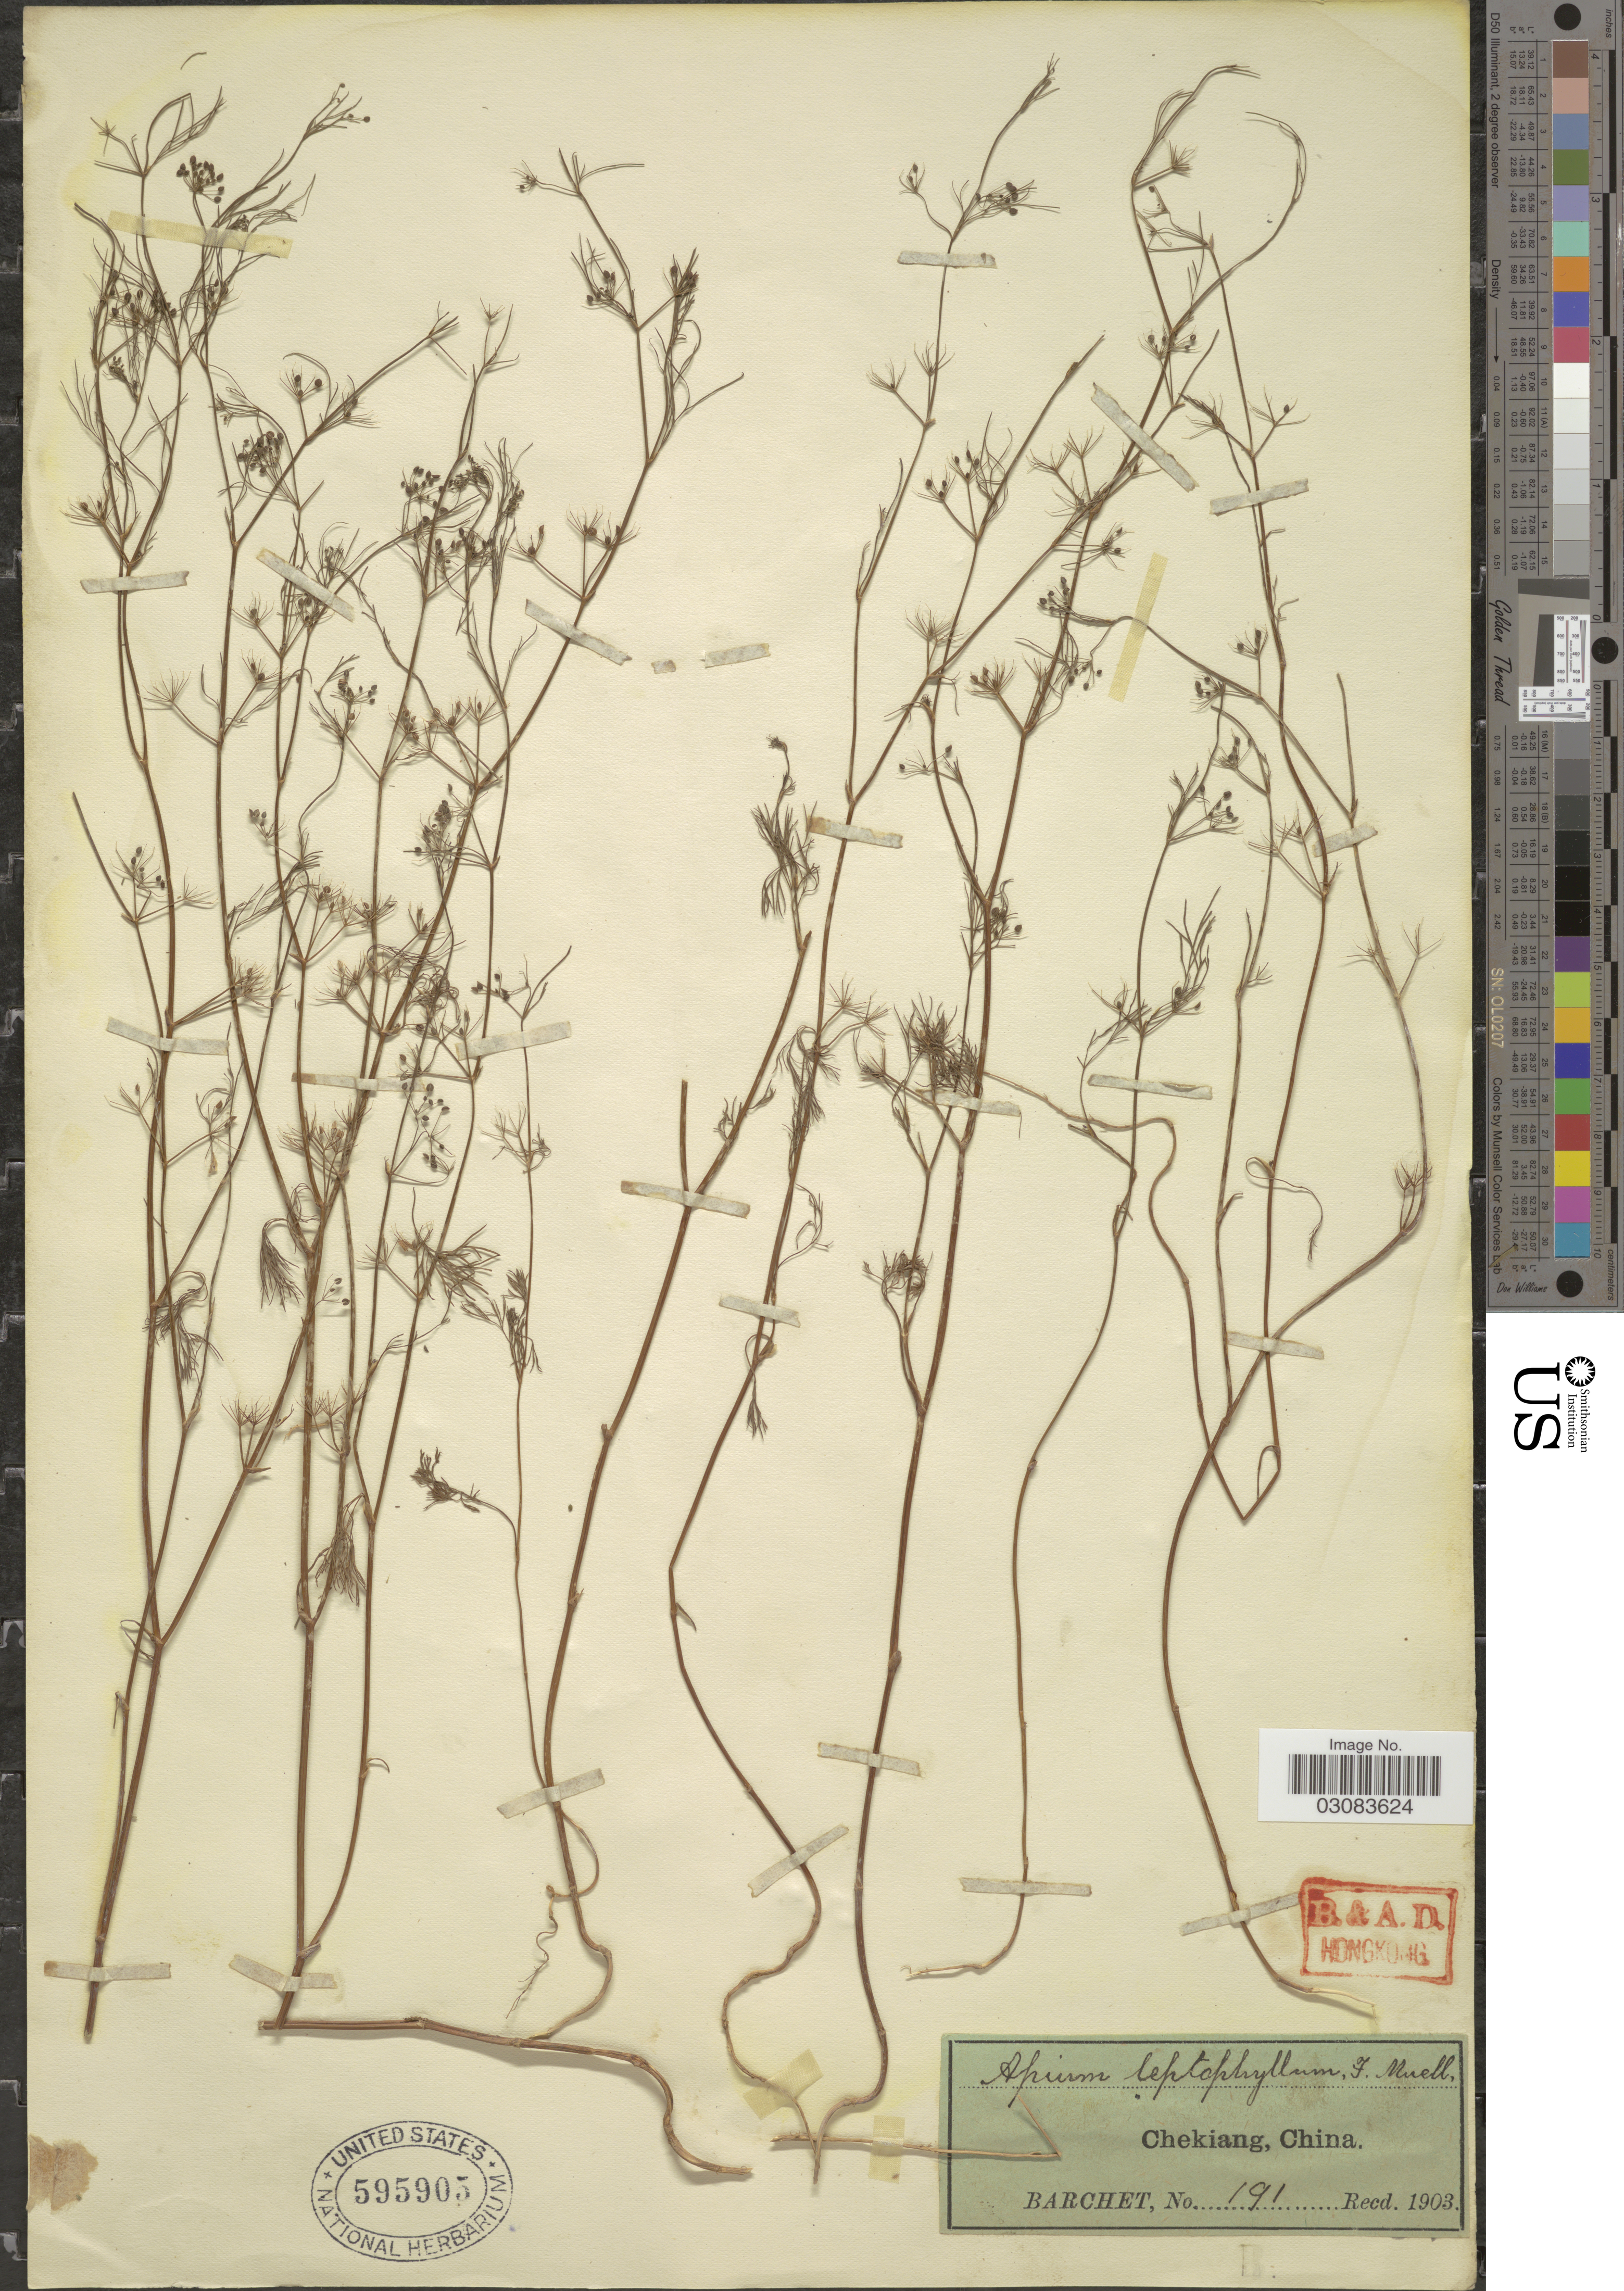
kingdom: Plantae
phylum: Tracheophyta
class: Magnoliopsida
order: Apiales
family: Apiaceae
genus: Cyclospermum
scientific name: Cyclospermum leptophyllum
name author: (Pers.) Sprague ex Britton & P. Wilson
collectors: Barchet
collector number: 191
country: China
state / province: Zhejiang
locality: Chekiang.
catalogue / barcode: US 595905